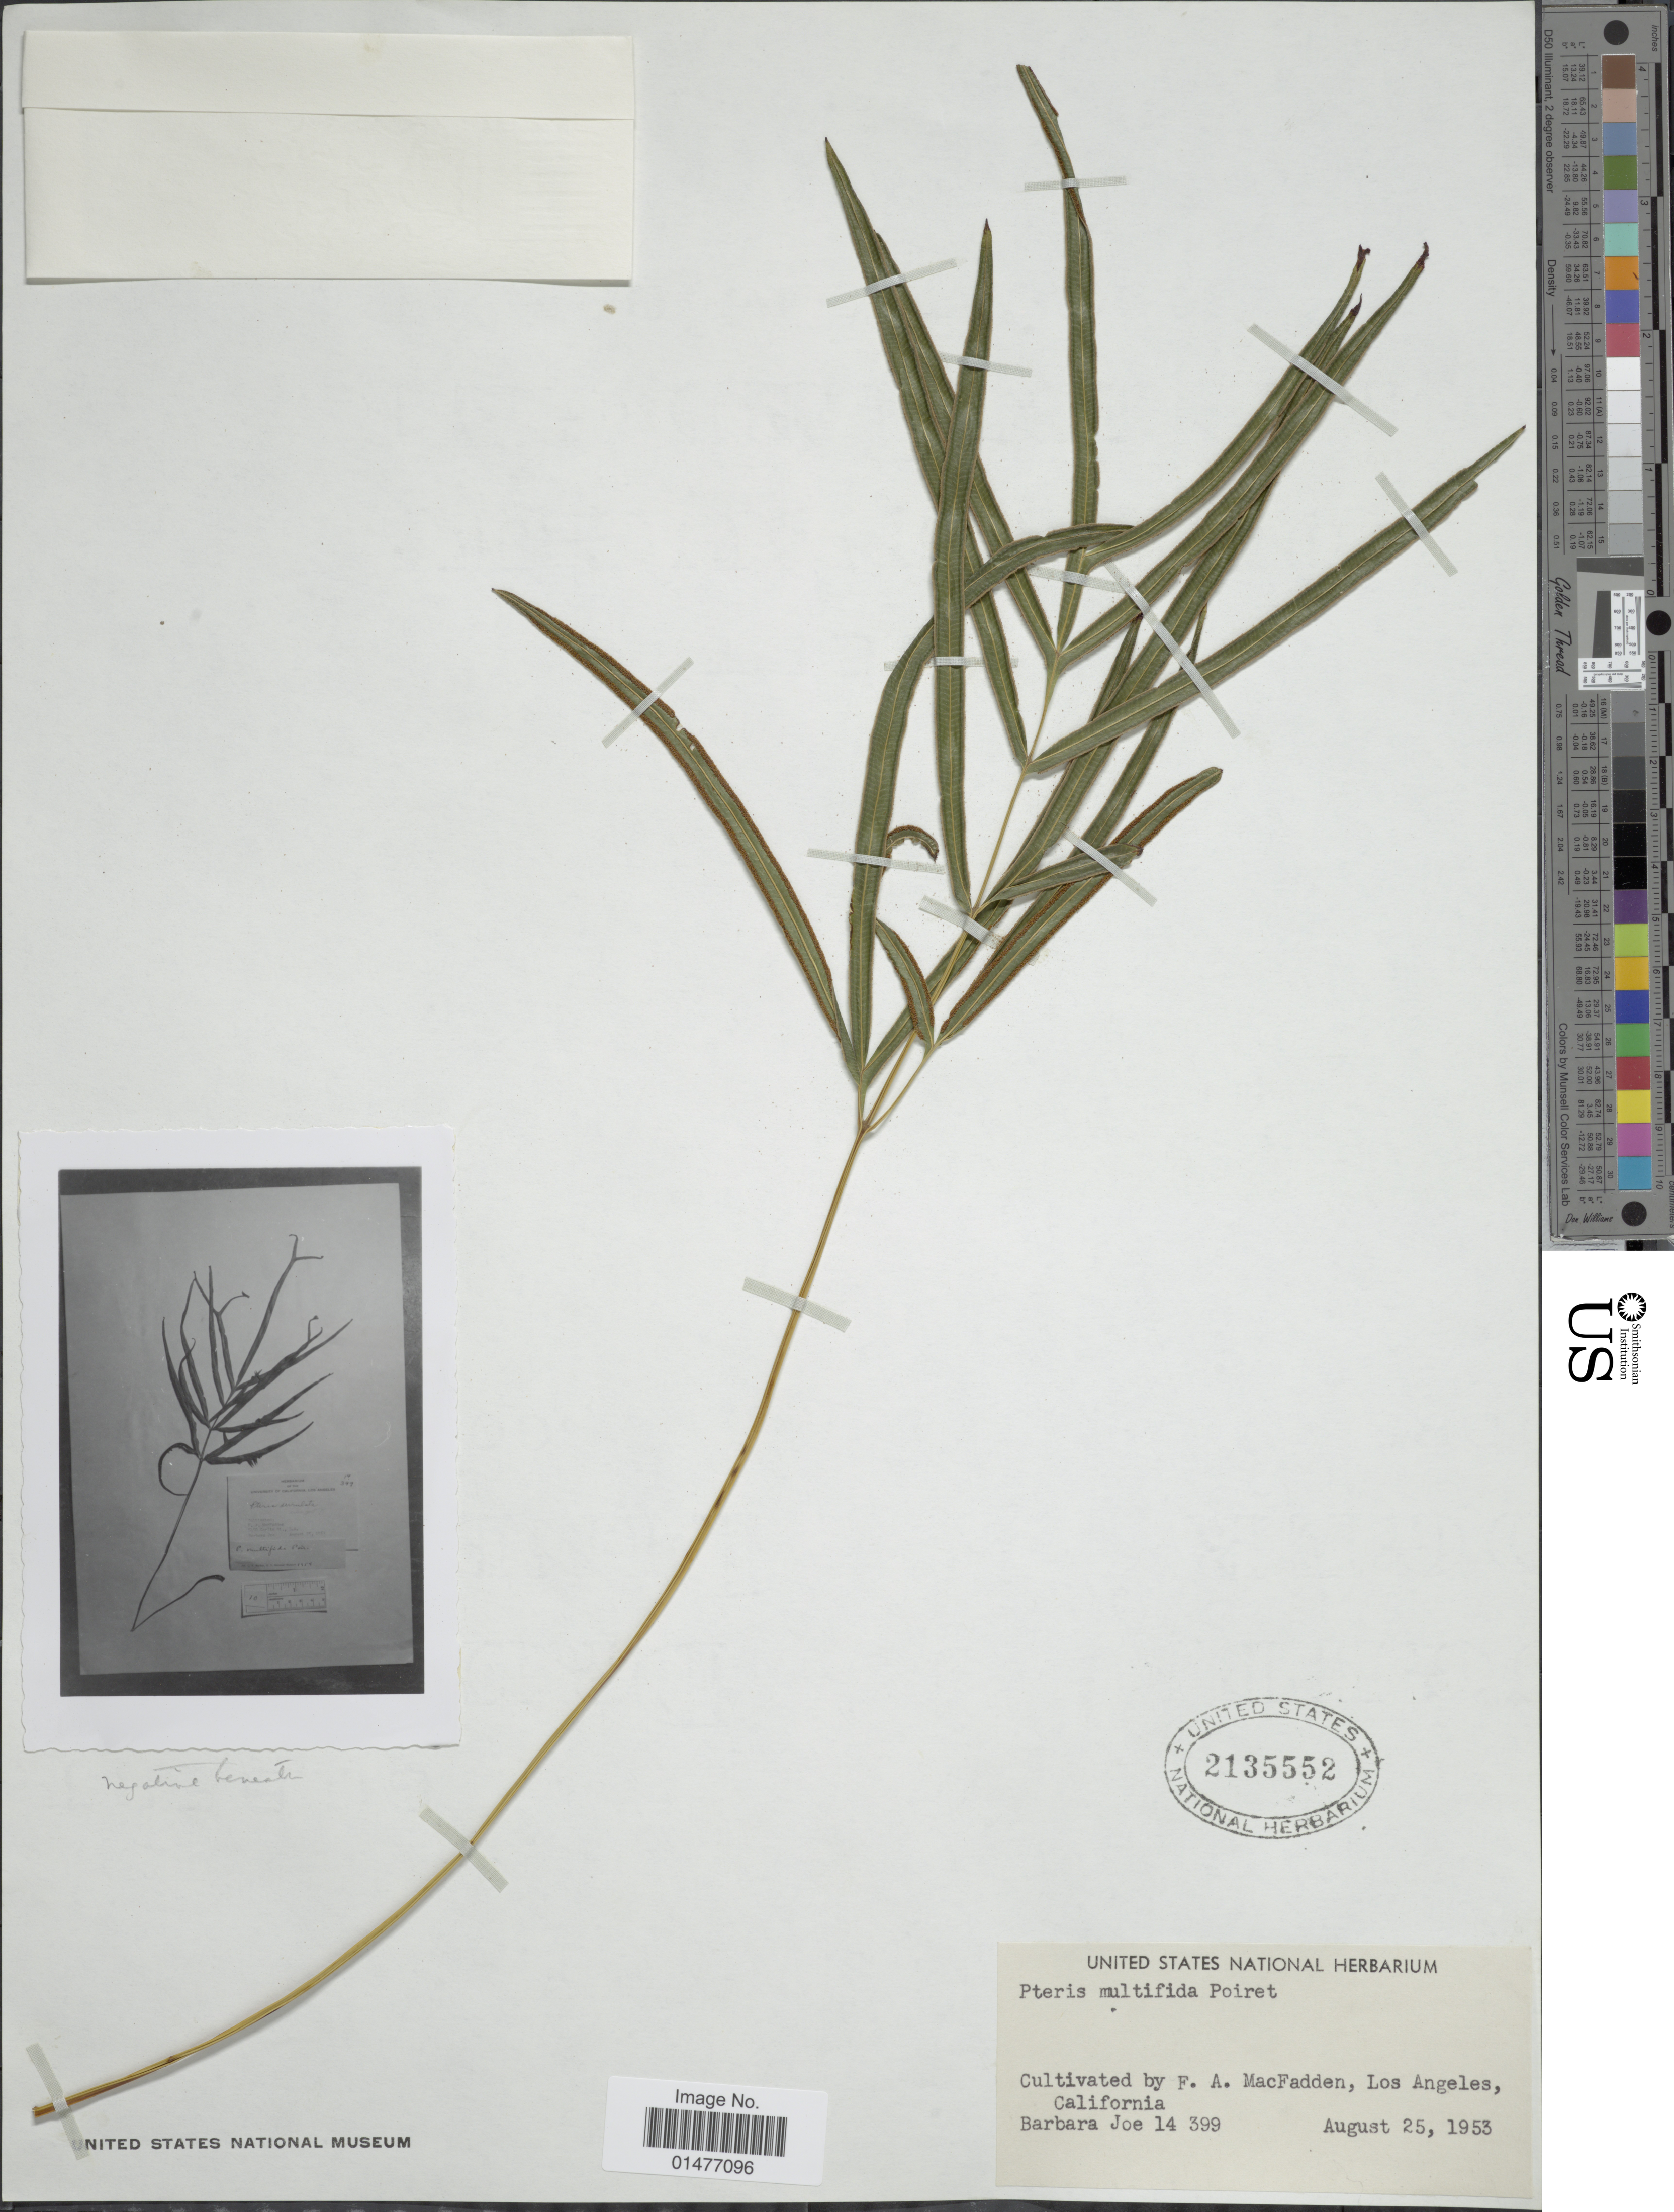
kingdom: Plantae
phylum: Tracheophyta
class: Polypodiopsida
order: Polypodiales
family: Pteridaceae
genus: Pteris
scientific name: Pteris multifida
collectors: B. Joe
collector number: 14399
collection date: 1953-08-25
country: United States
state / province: California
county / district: Los Angeles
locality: Cultivated by F.A. MacFadden, Los Angeles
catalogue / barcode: US 2135552